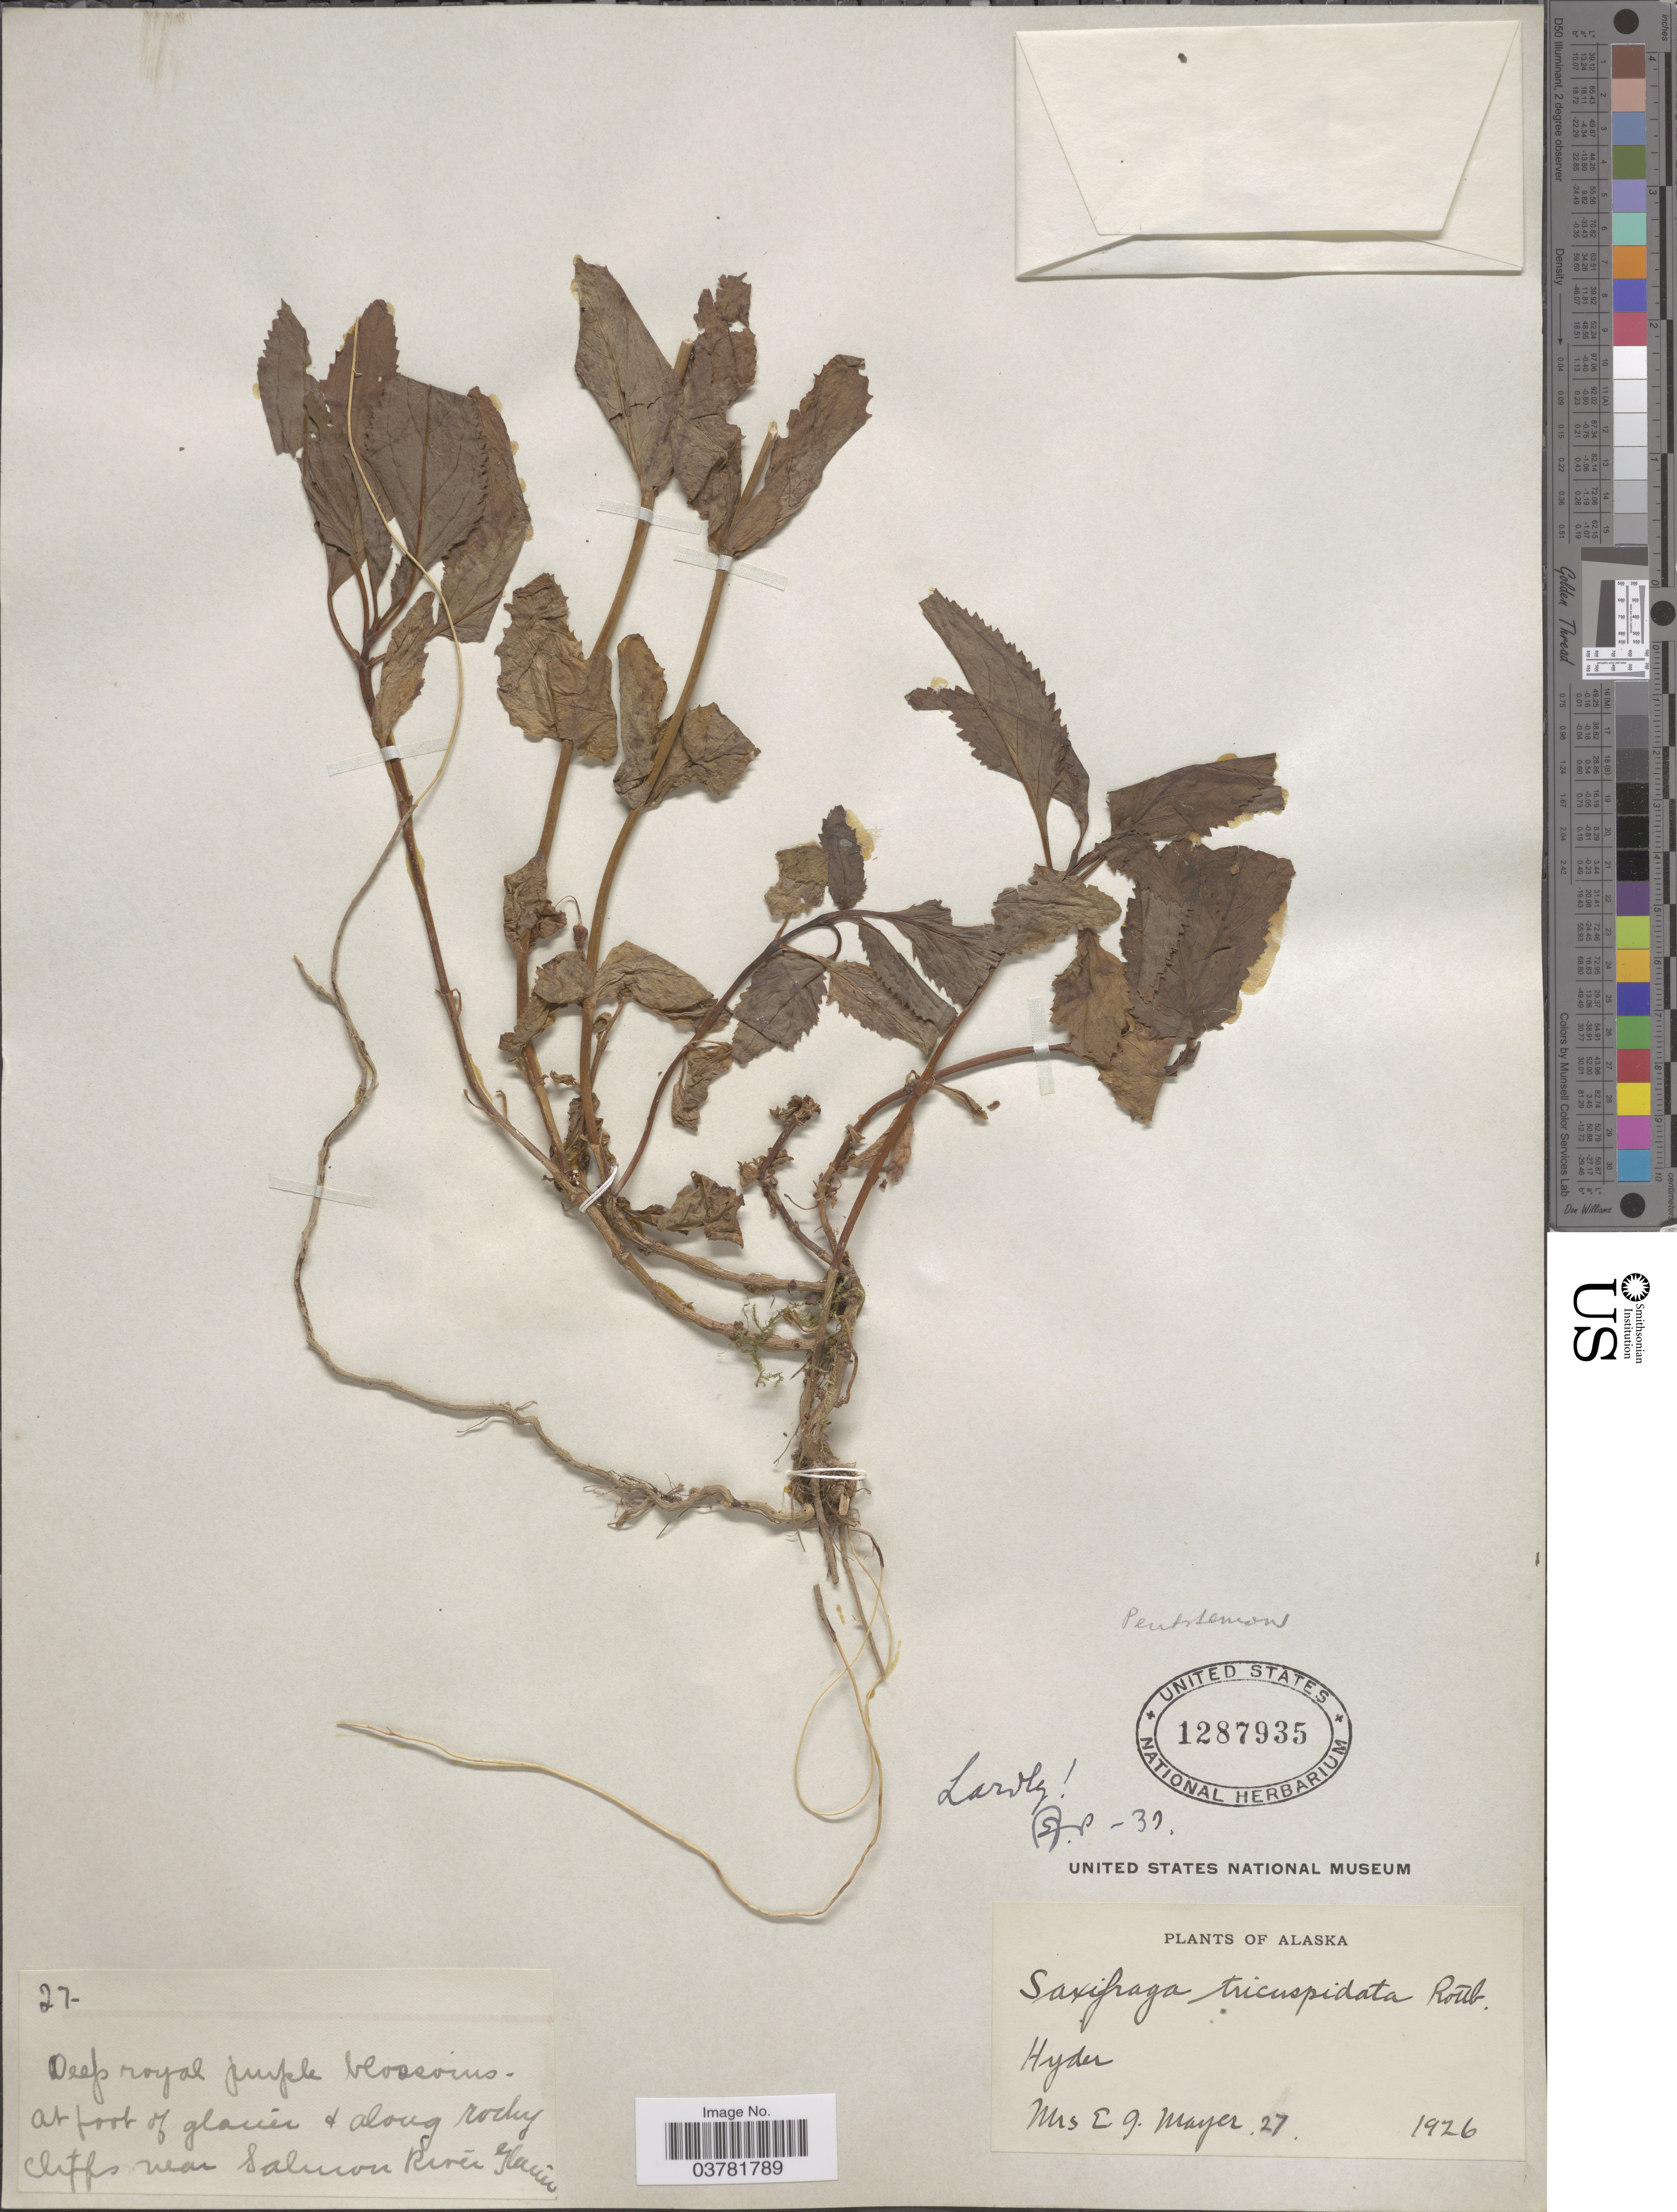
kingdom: Plantae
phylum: Tracheophyta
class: Magnoliopsida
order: Saxifragales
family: Saxifragaceae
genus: Saxifraga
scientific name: Saxifraga sp.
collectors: E. Mayer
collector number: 27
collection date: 1926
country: United States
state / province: Alaska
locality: Hyder. At foot of glacier & along rocky cliffs near Salmon River Glacier.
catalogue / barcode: US 1287935